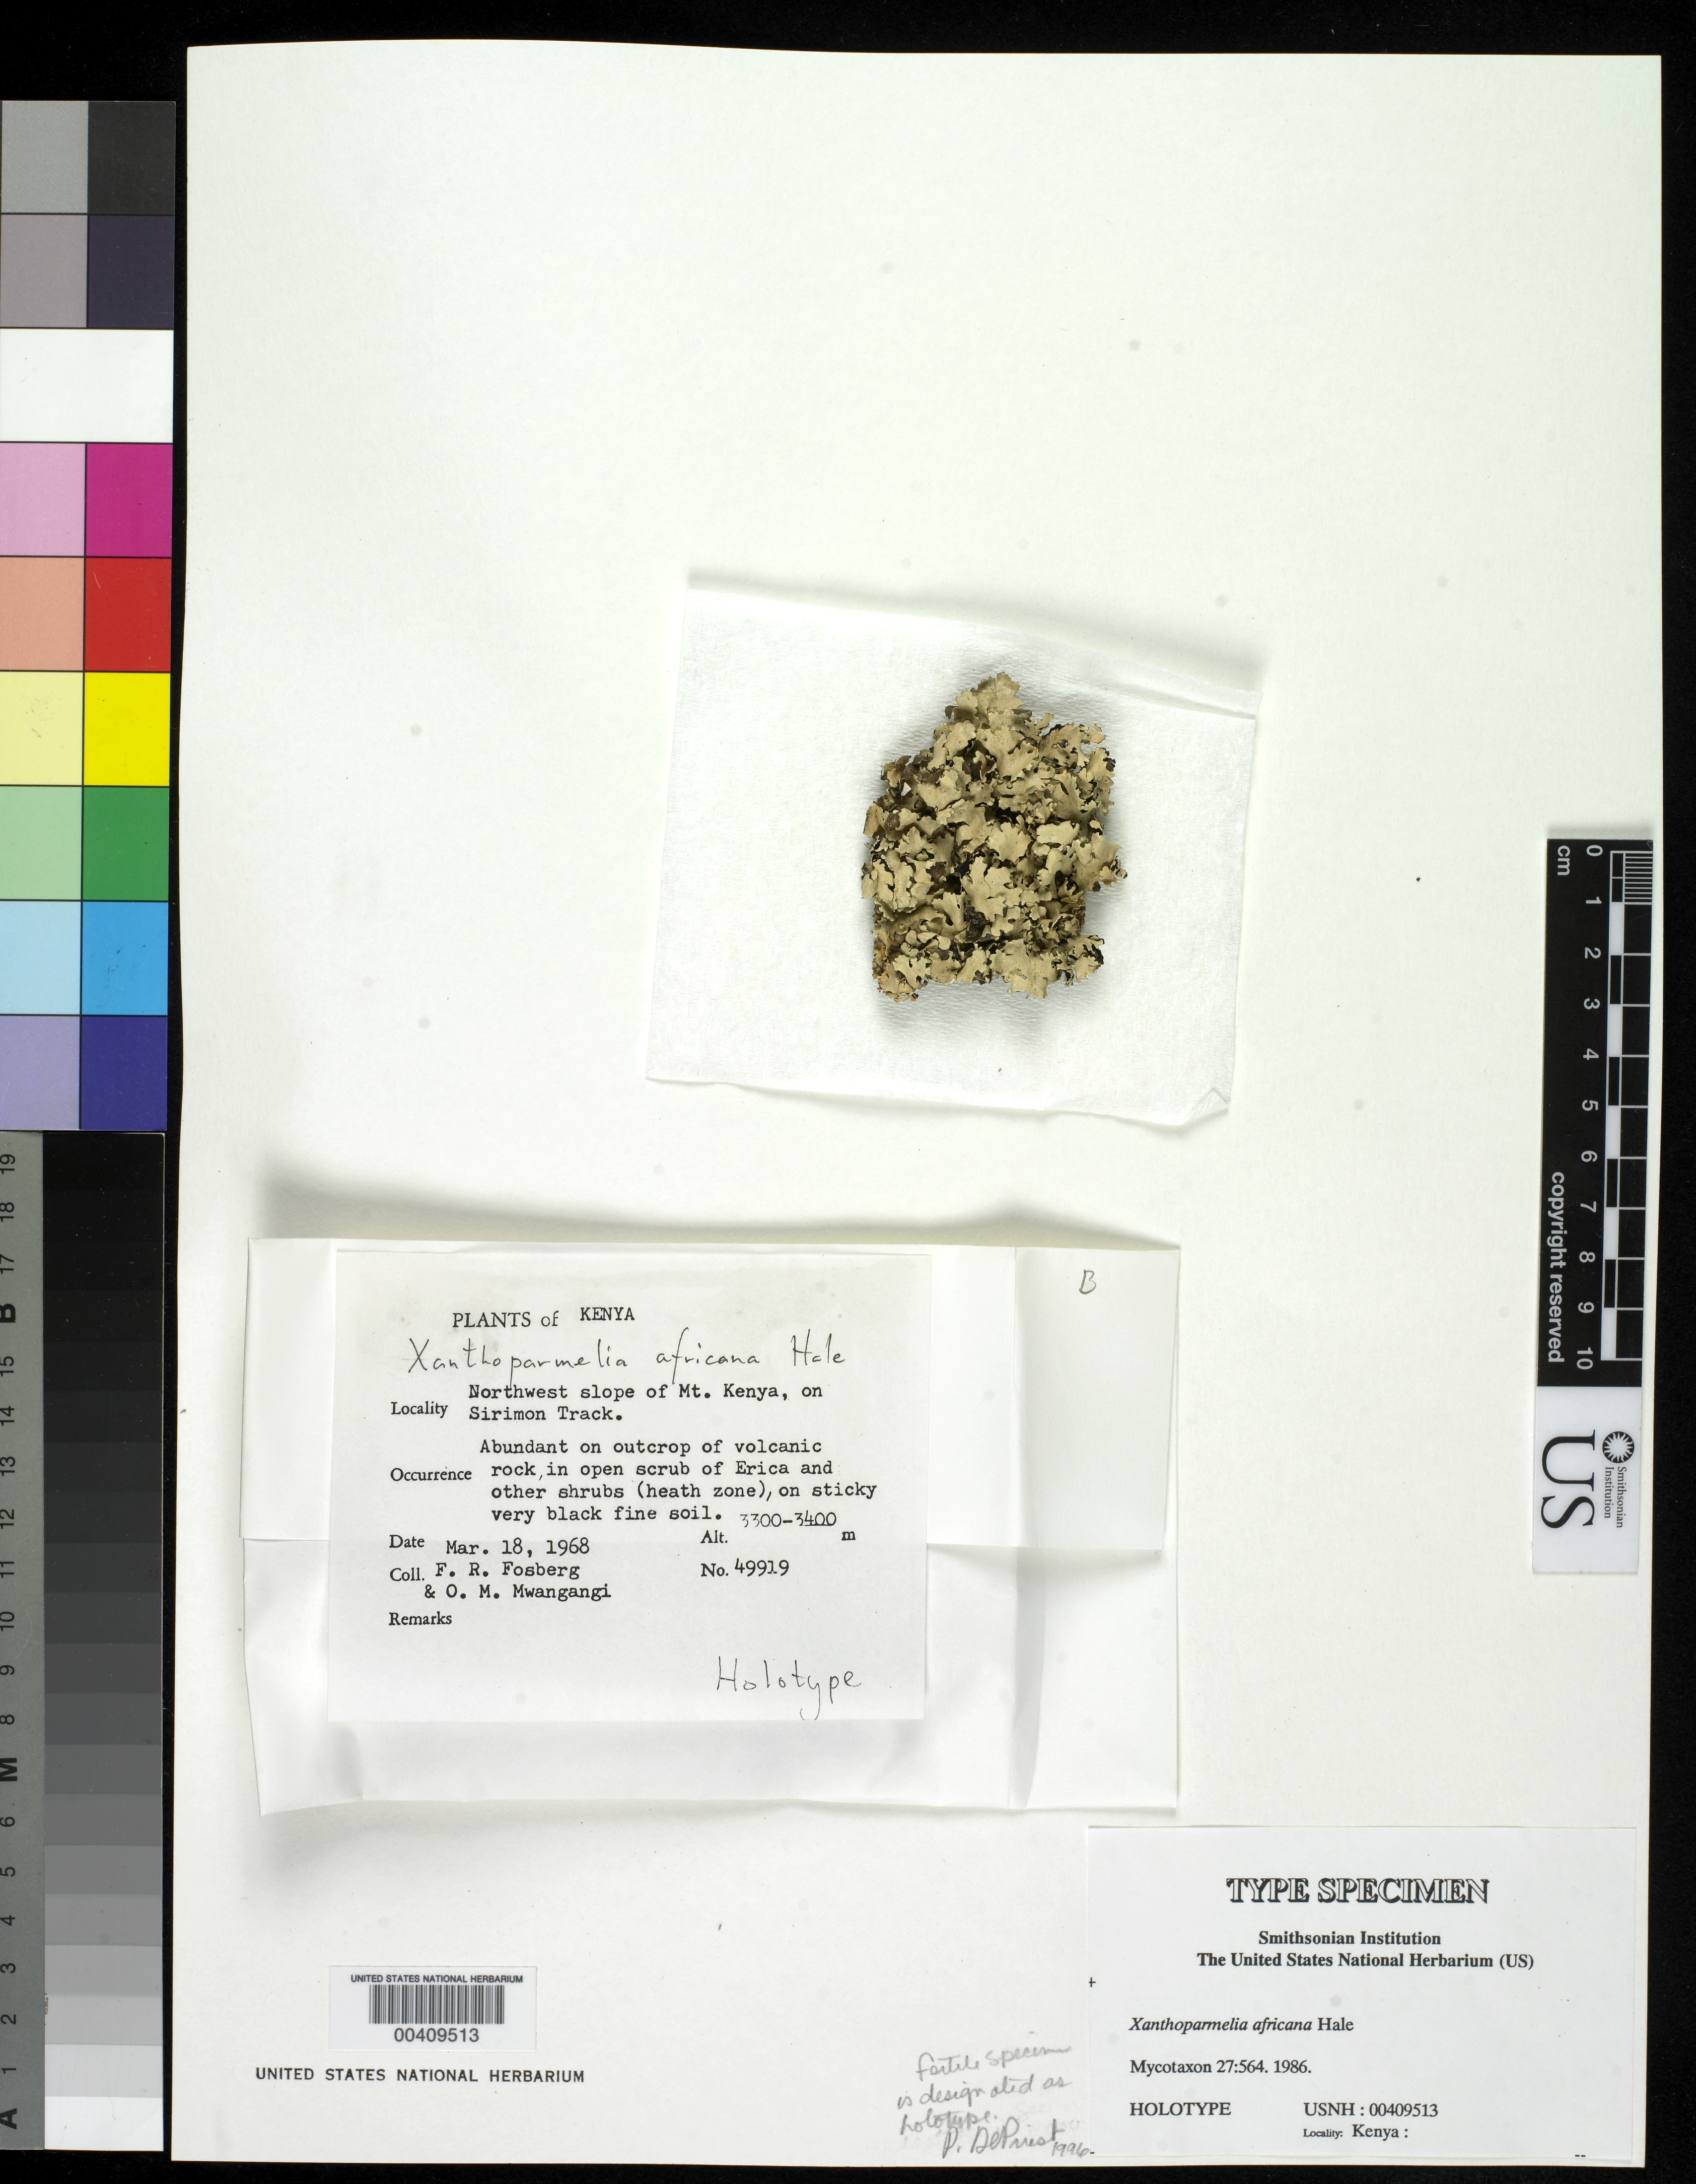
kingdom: Fungi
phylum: Ascomycota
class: Lecanoromycetes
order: Lecanorales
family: Parmeliaceae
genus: Xanthoparmelia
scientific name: Xanthoparmelia africana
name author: Hale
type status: Holotype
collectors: F. R. Fosberg & O. M. Mwangangi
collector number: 49919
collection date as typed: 18 Mar 1968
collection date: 1968-03-18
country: Kenya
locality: NW slope of Mt. Kenya, on Sirimon Track.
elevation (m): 3300